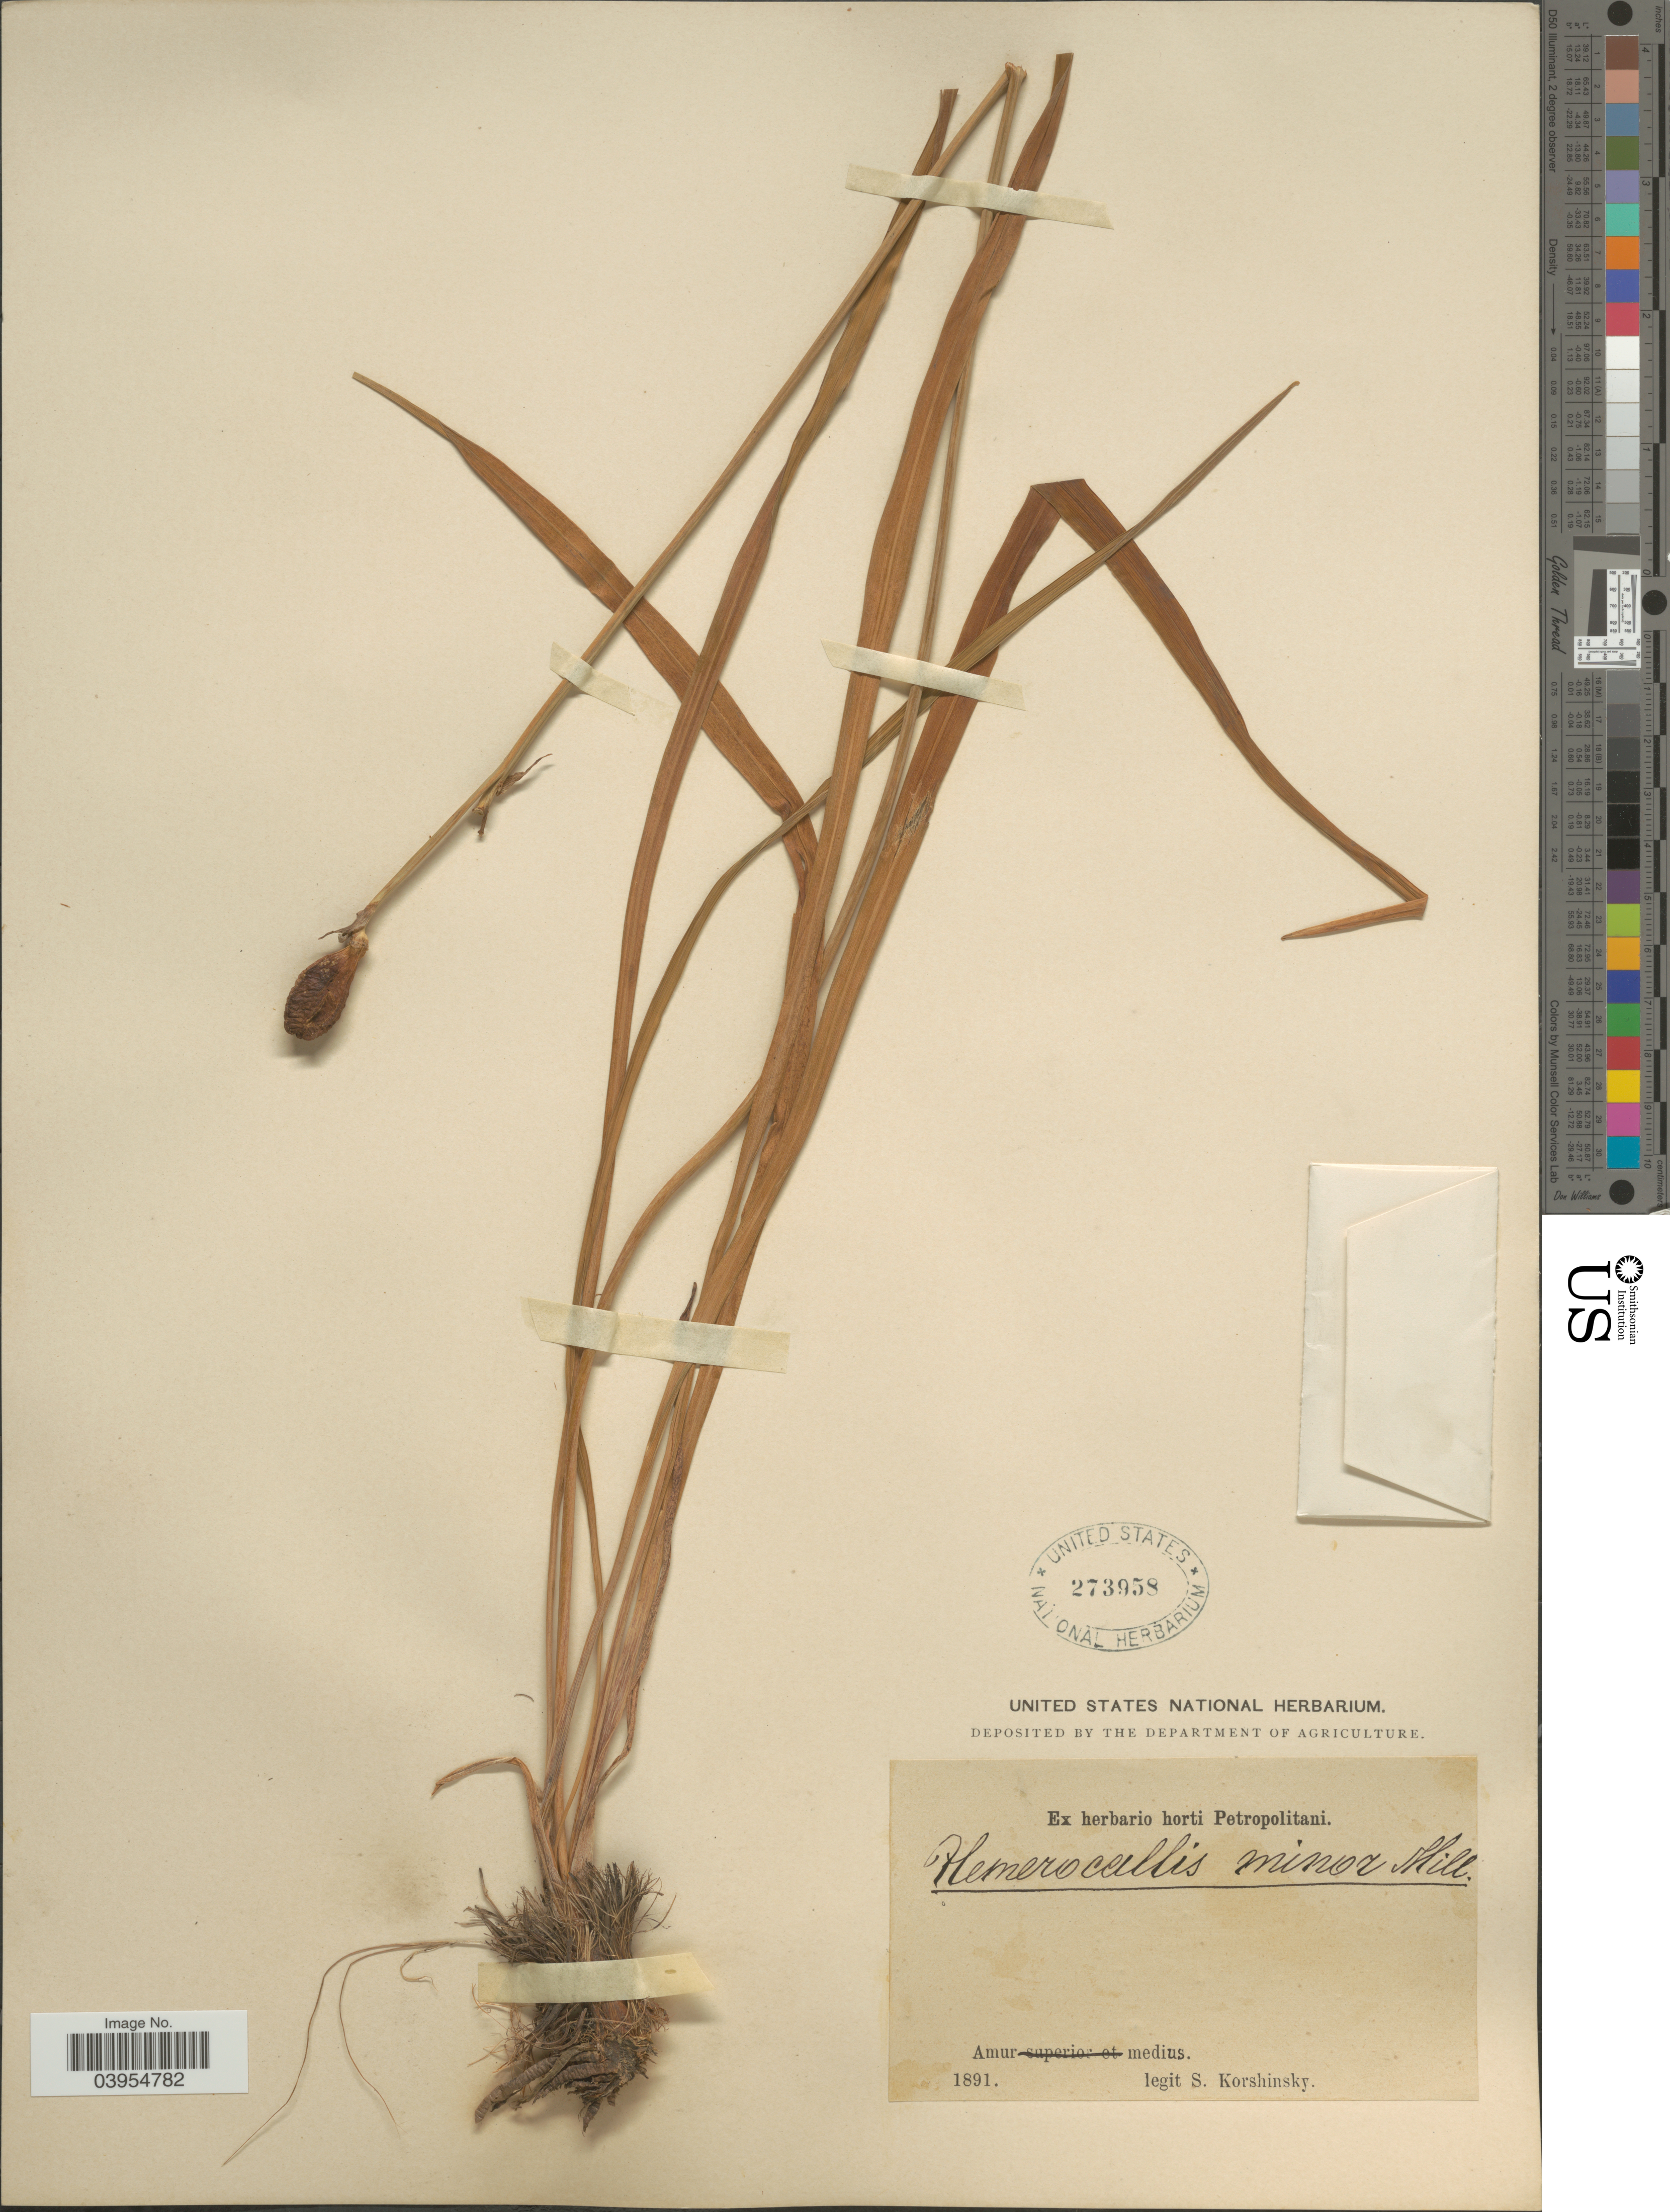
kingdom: Plantae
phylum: Tracheophyta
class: Liliopsida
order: Asparagales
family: Asphodelaceae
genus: Hemerocallis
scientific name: Hemerocallis minor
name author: Mill.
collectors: S. I. Korshinsky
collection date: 1891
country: Russian Federation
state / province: Amur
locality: Amur medius.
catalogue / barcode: US 273958